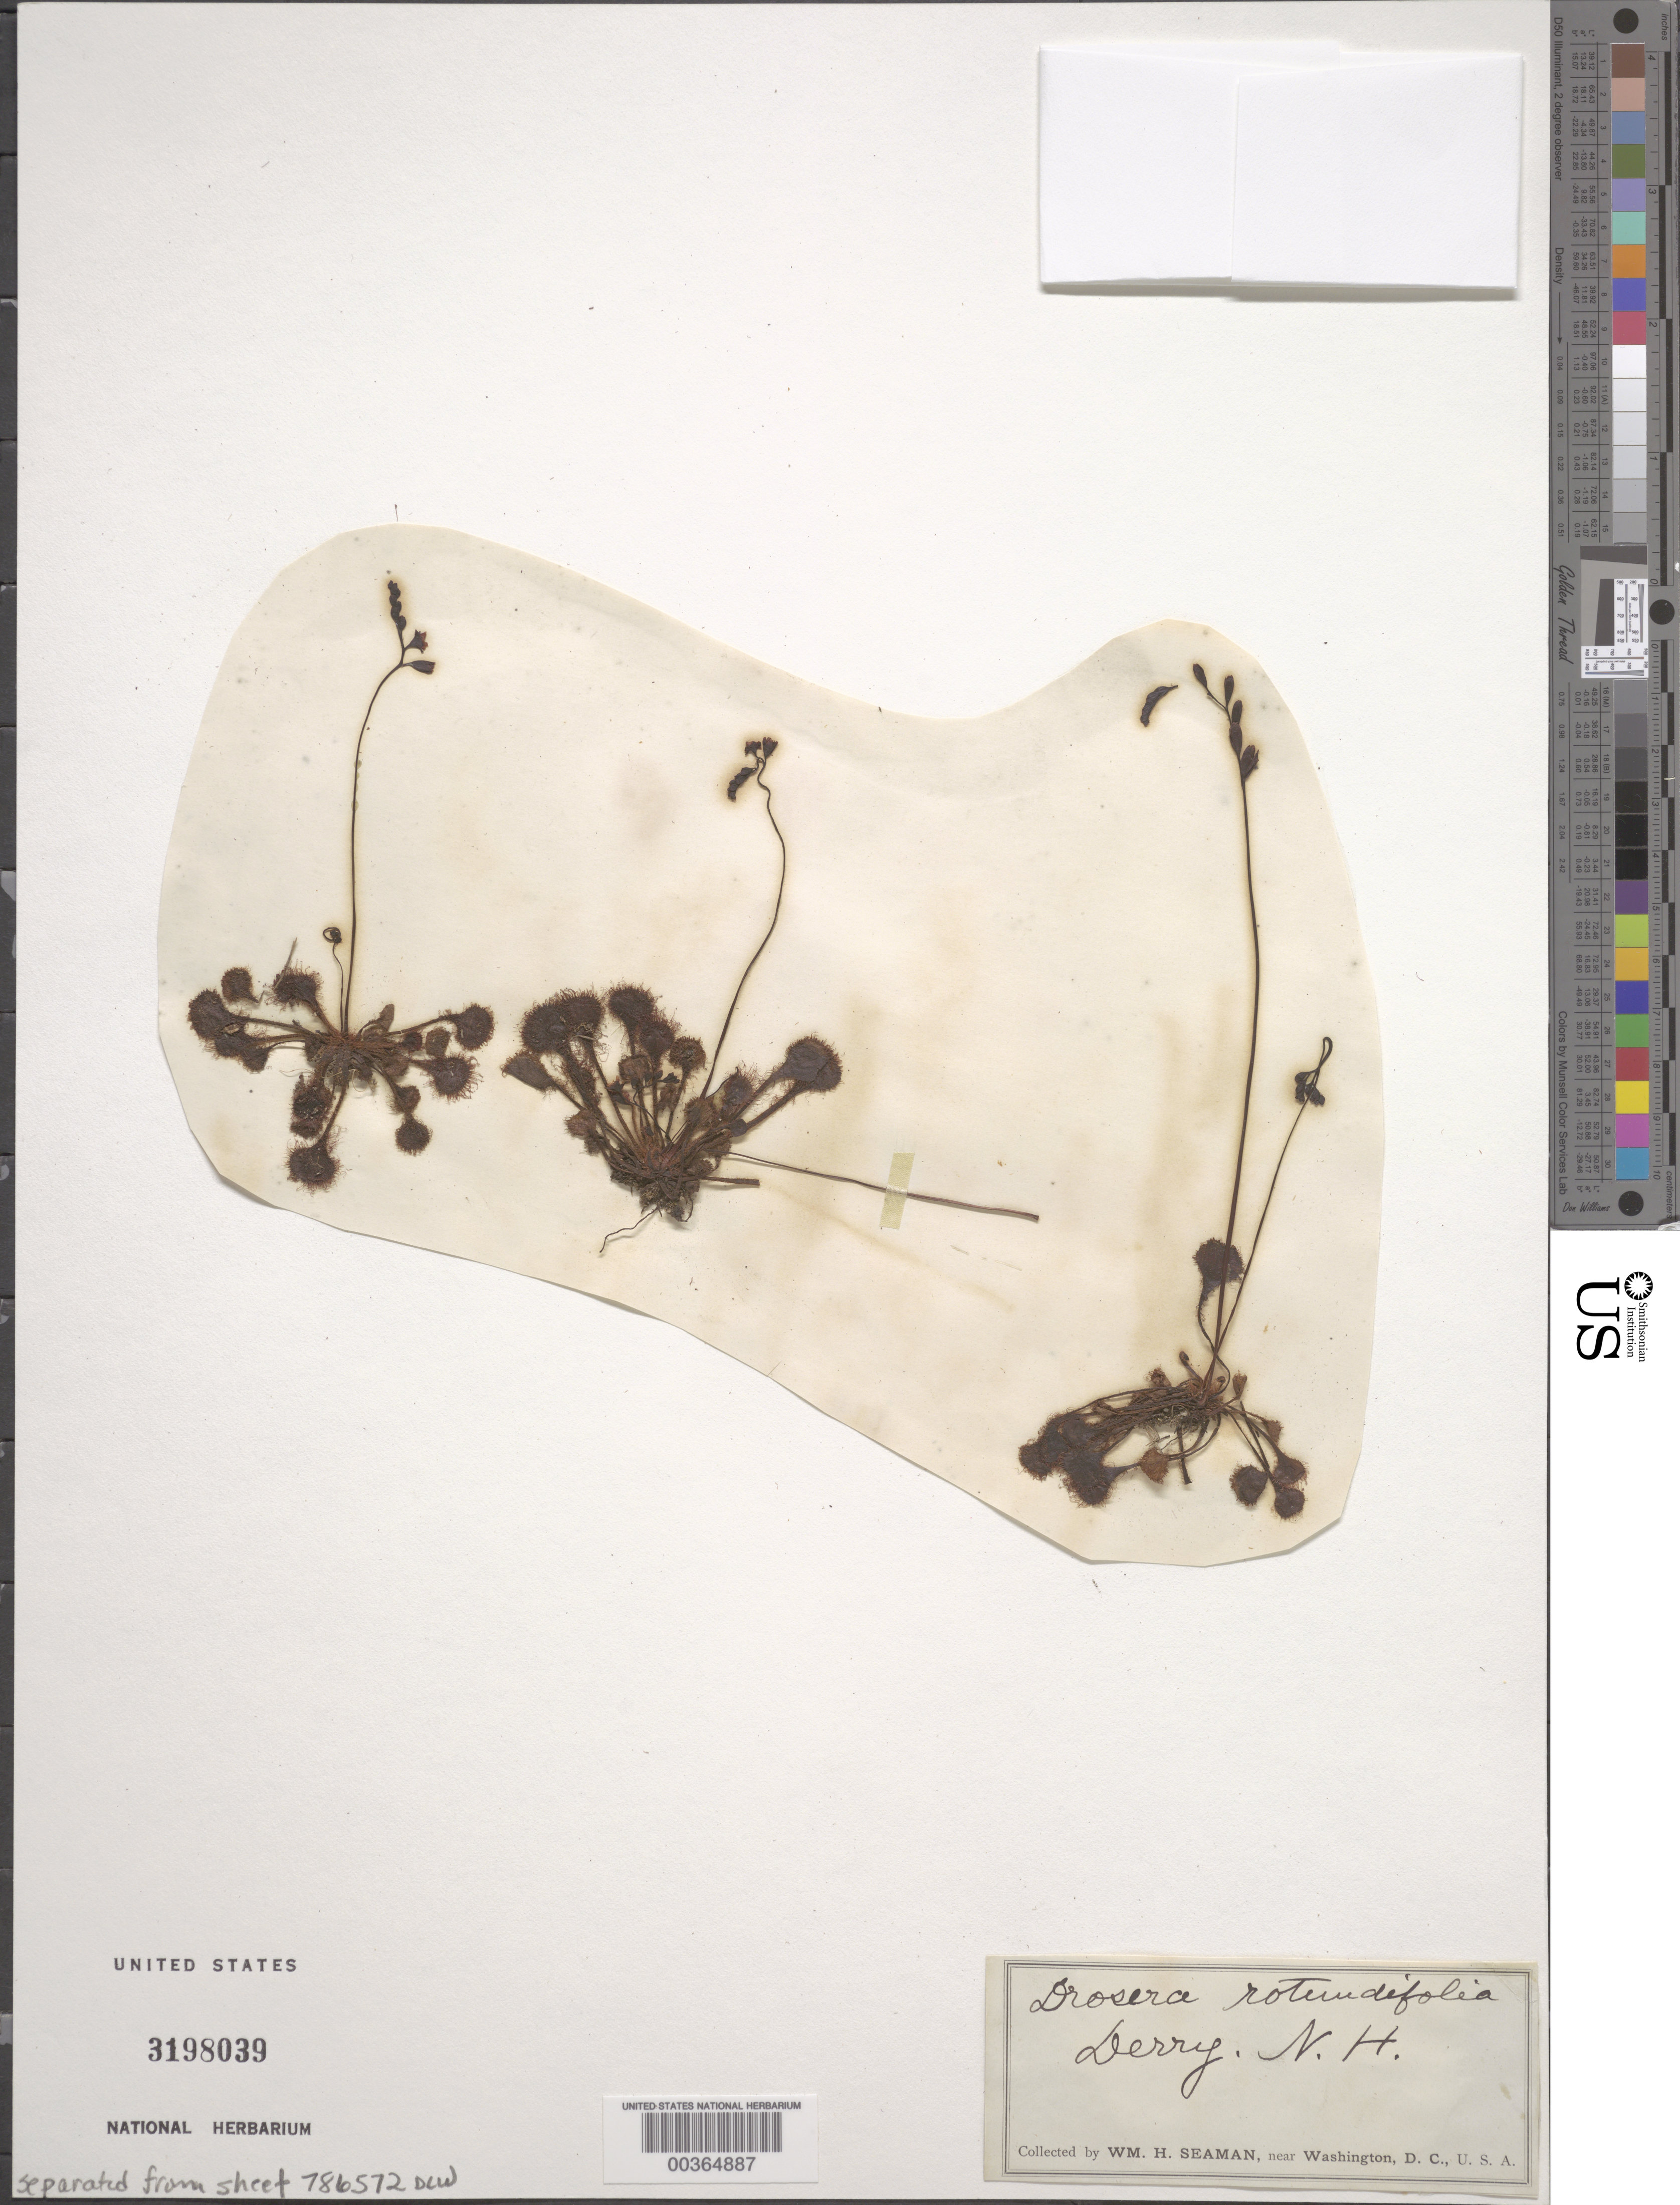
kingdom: Plantae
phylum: Tracheophyta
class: Magnoliopsida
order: Caryophyllales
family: Droseraceae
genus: Drosera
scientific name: Drosera rotundifolia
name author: L.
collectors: W. Seaman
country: United States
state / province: New Hampshire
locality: Derry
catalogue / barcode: US 3198039